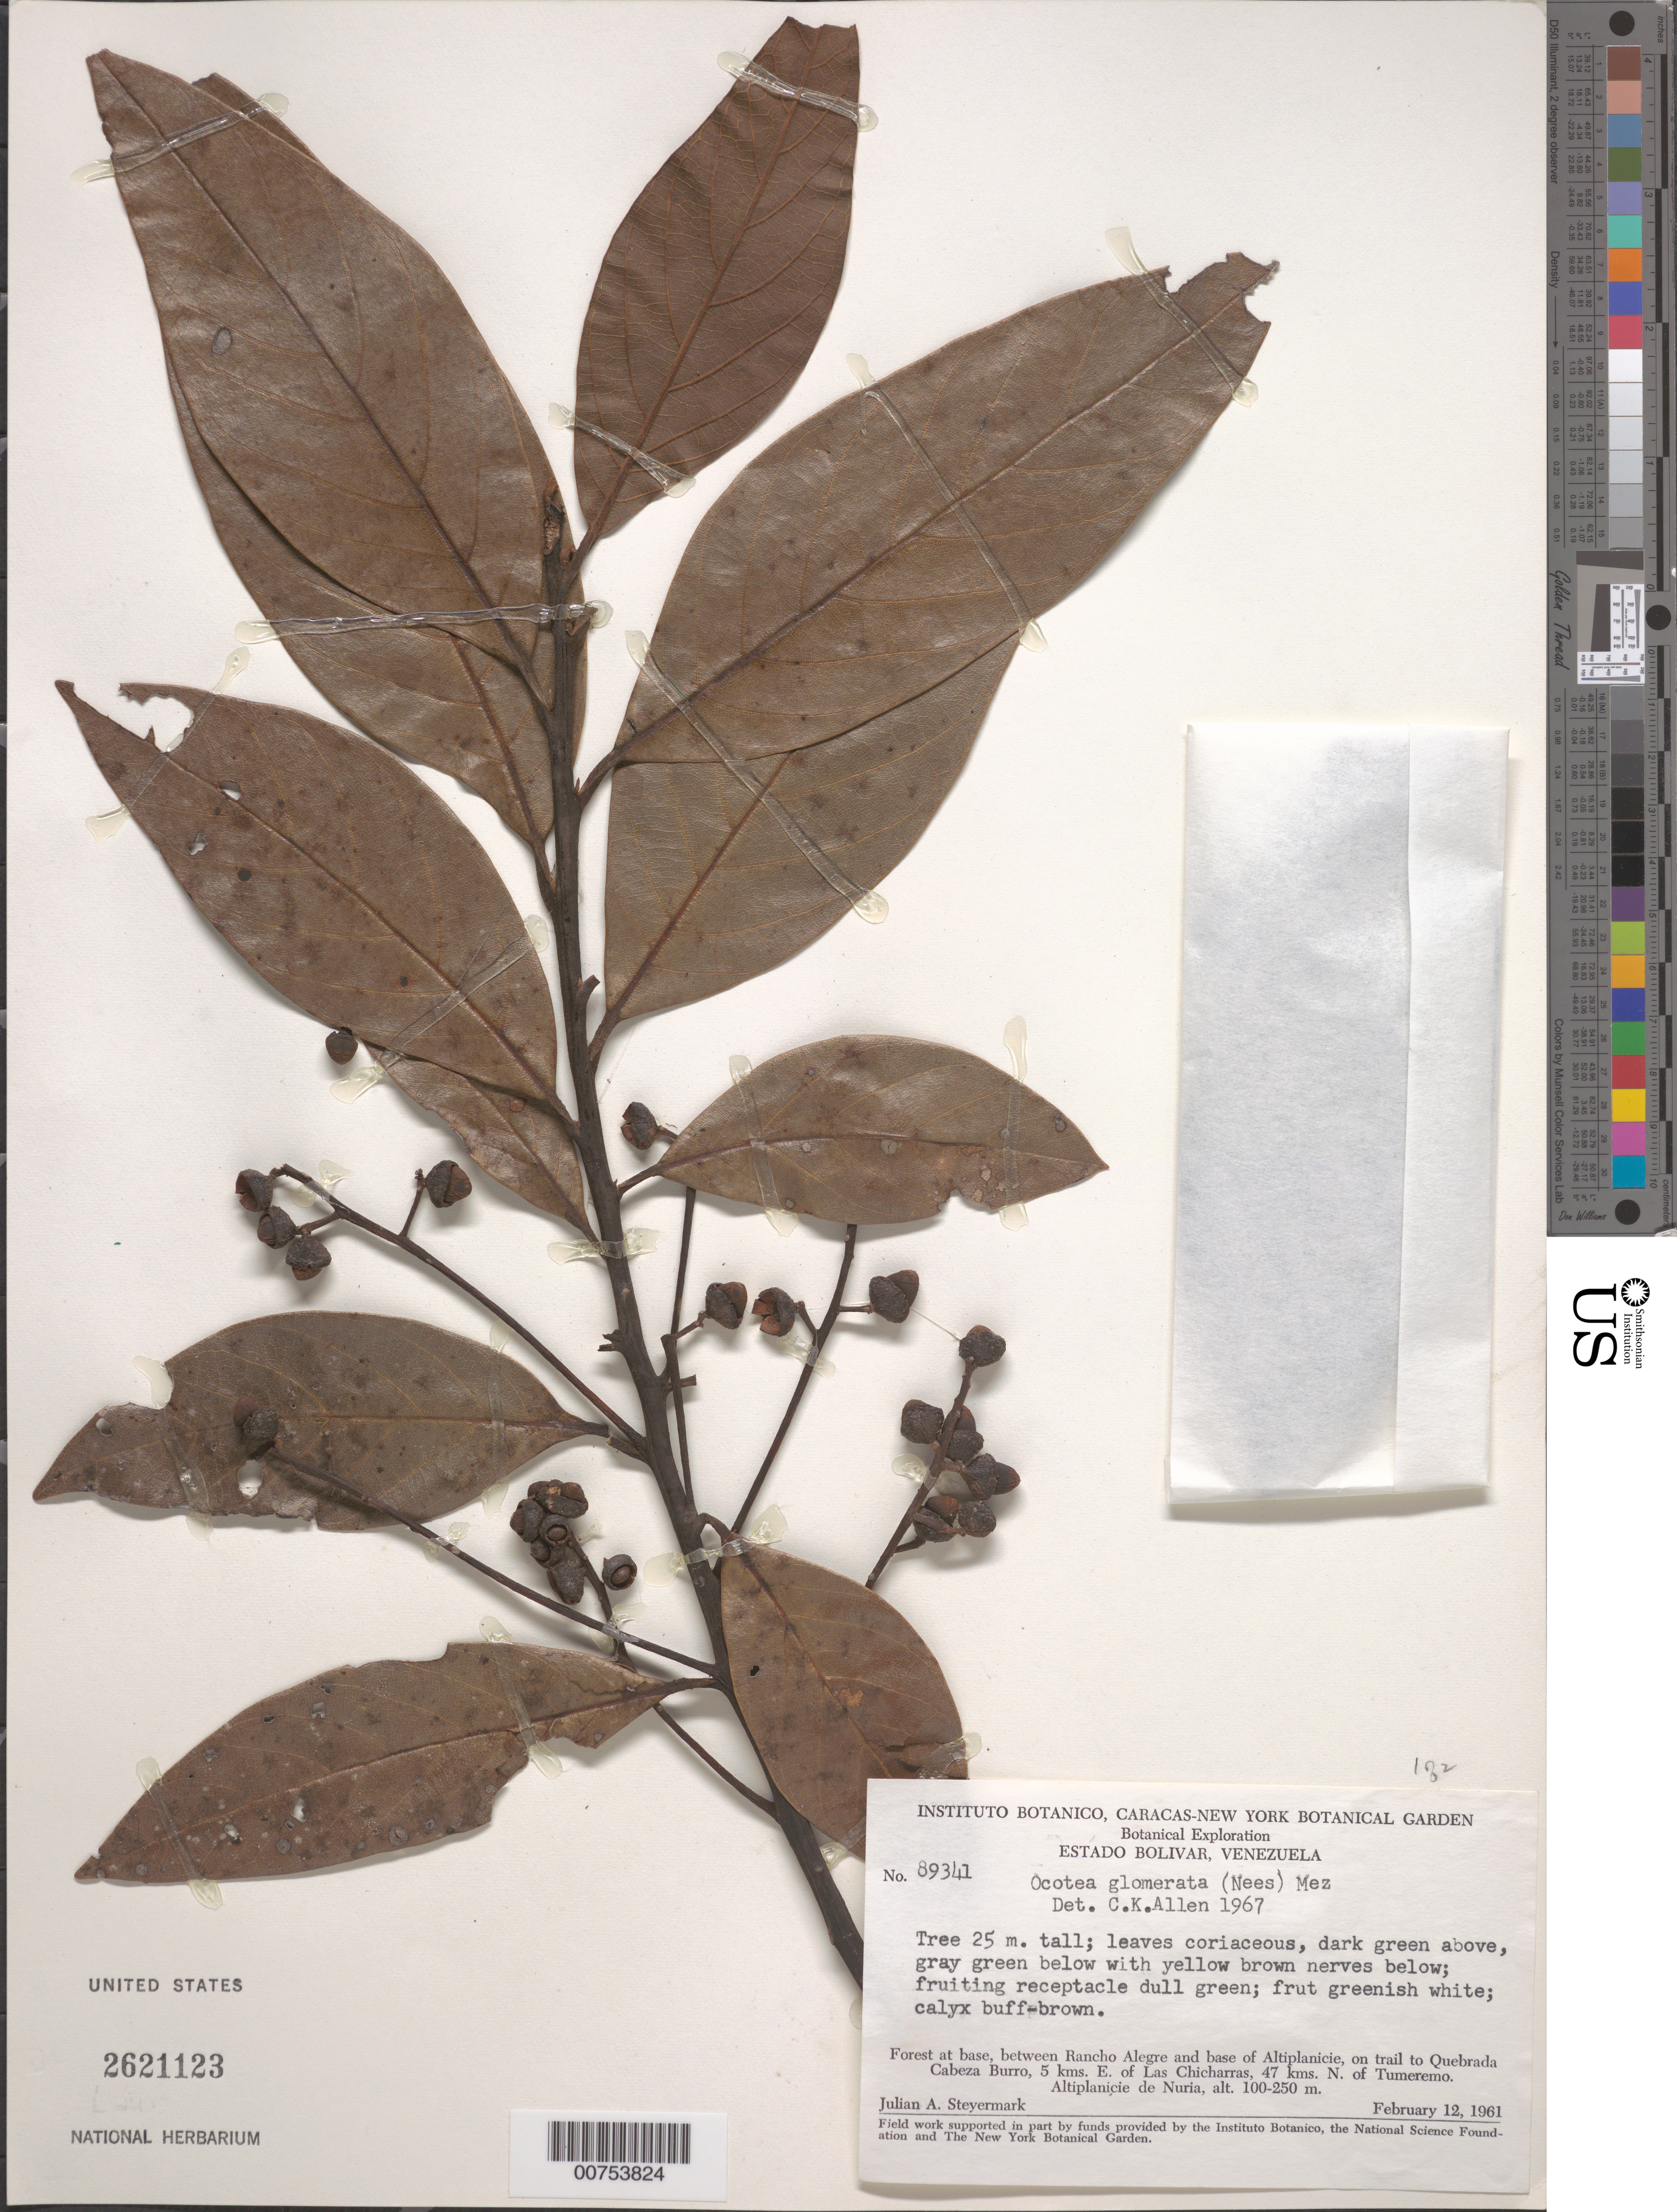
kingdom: Plantae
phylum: Tracheophyta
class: Magnoliopsida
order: Laurales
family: Lauraceae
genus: Ocotea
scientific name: Ocotea glomerata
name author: (Nees) Mez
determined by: Allen, C. K.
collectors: J. Steyermark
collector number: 89341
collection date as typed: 12-Feb-61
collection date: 1961-02-12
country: Venezuela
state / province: Bolívar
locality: Altiplanicie de Nuria, betw. Rancho Alegre and base of Altiplanicie, on trail to Quebrada Cabeza Burro, 5 km E of Las Chicharras, 47 km N of Tumeremo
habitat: Forest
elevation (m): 100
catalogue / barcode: US 2621123